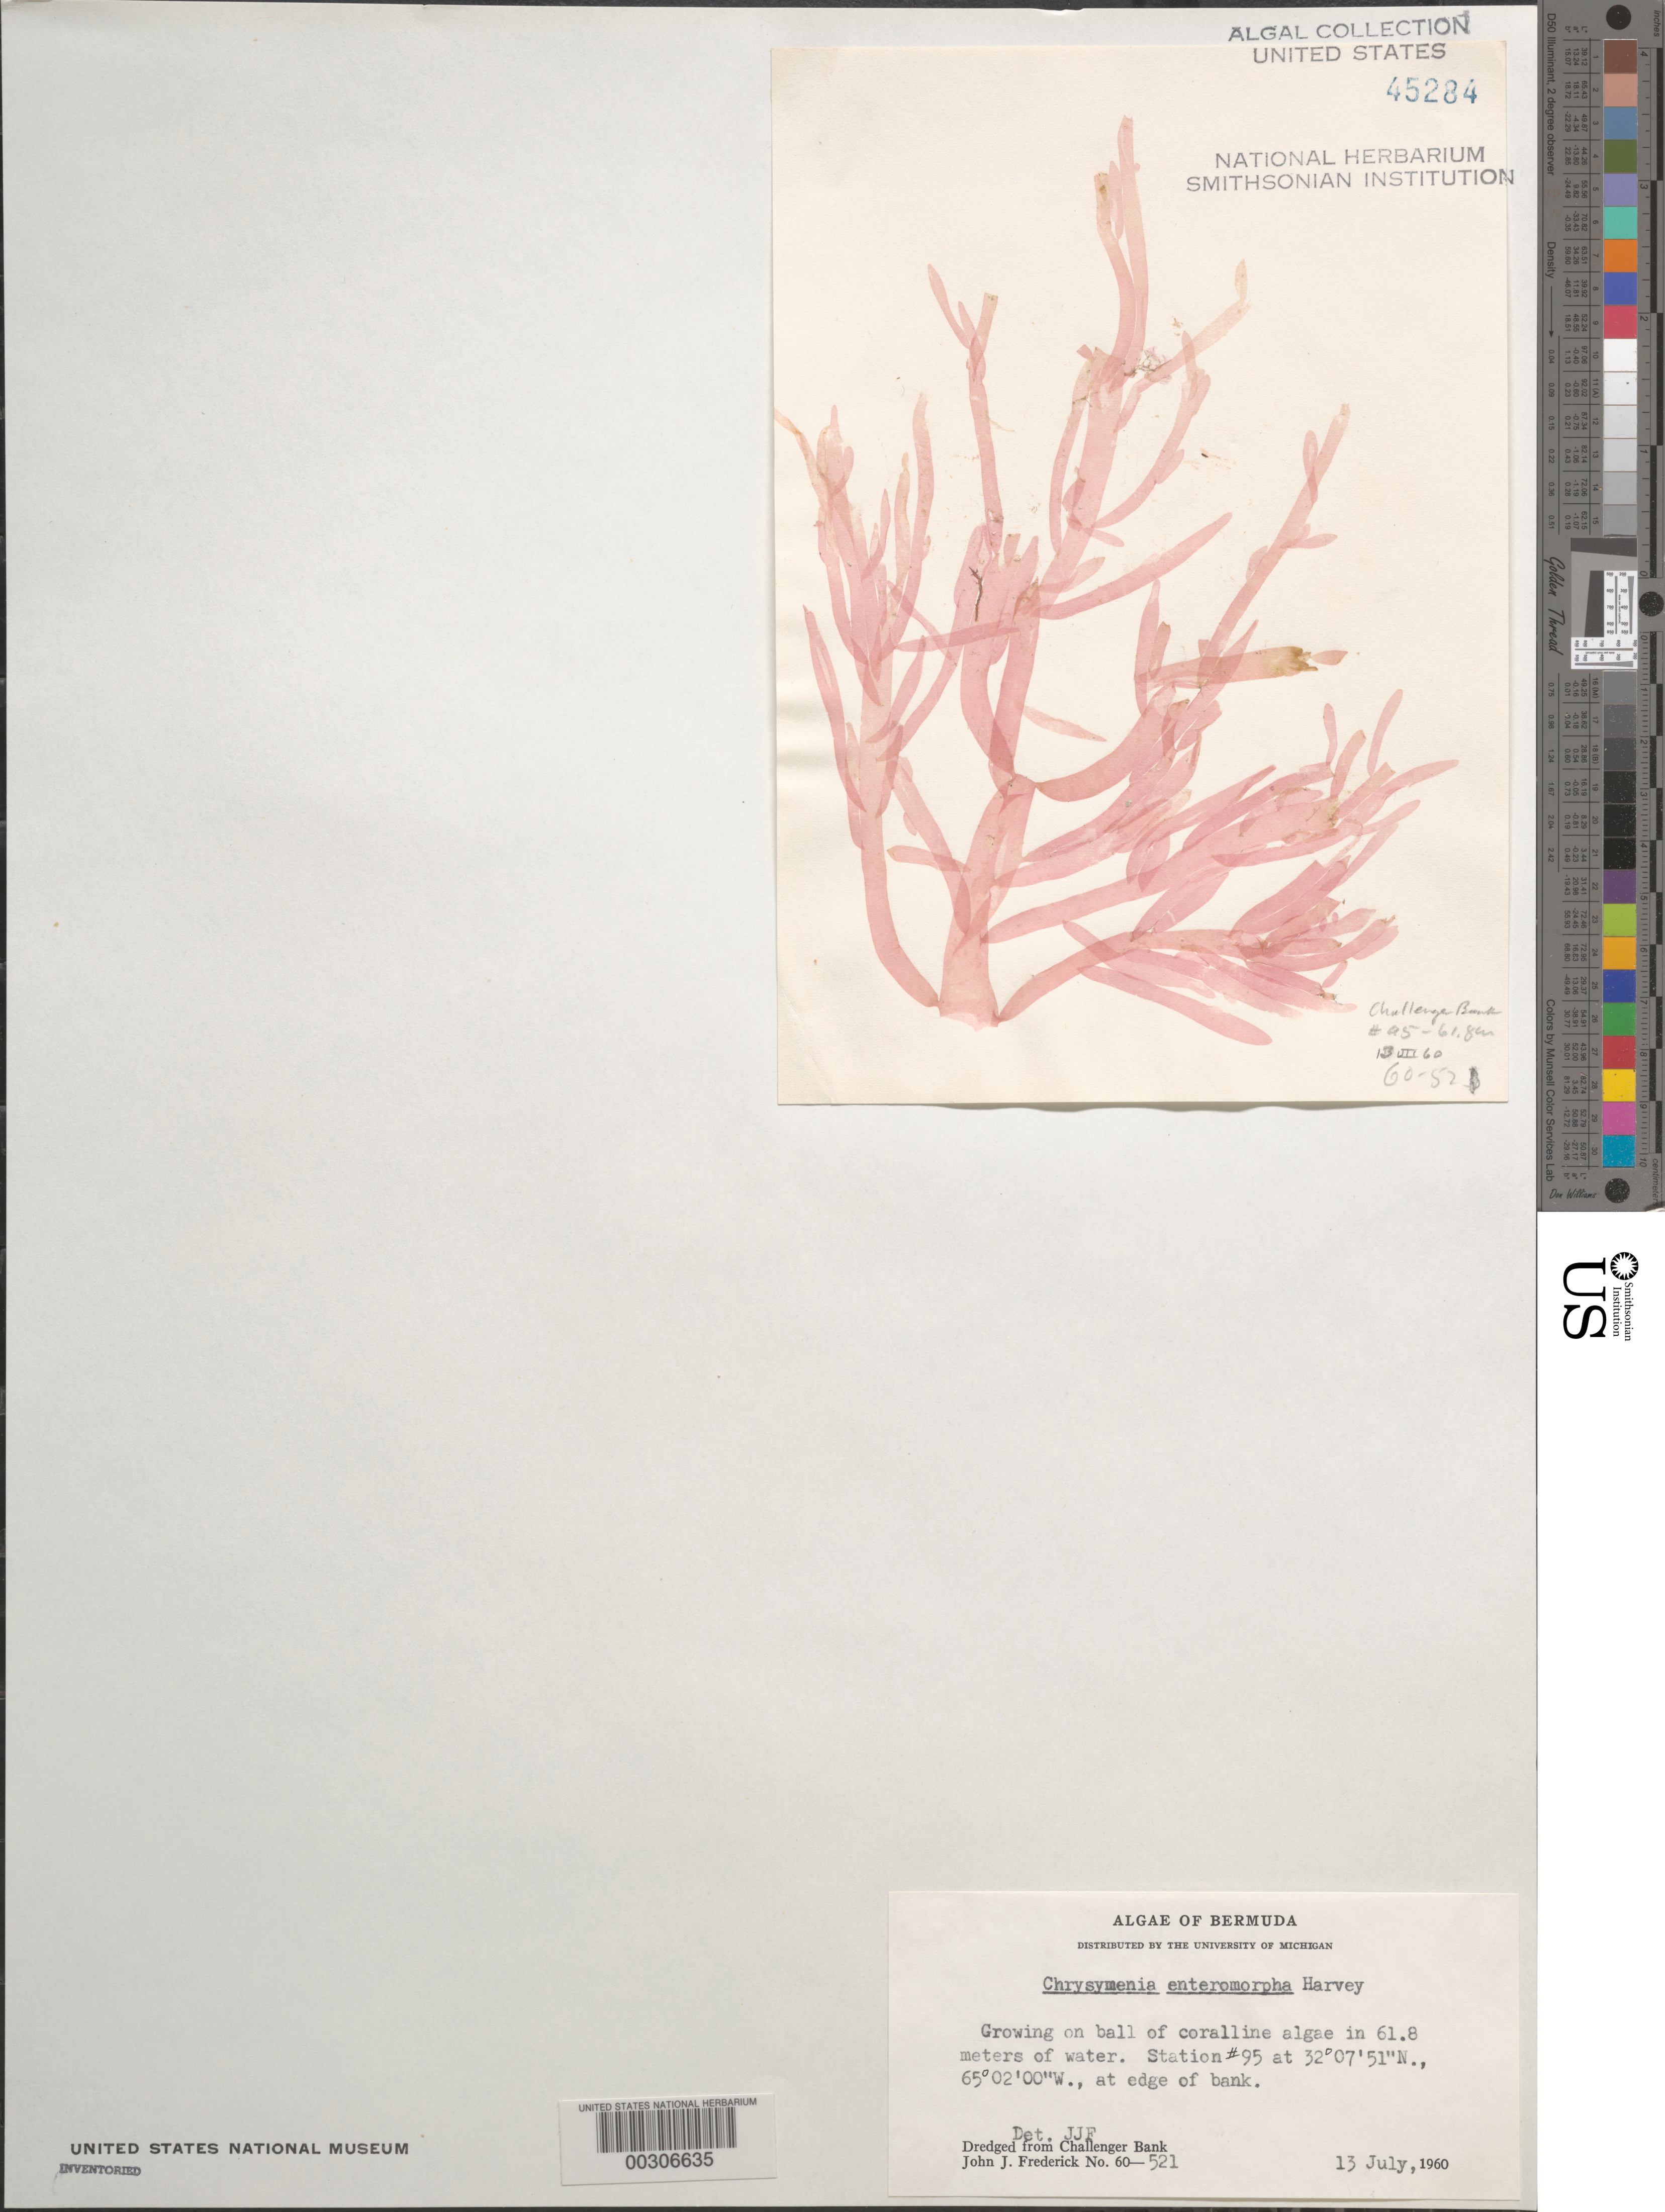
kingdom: Plantae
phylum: Rhodophyta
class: Florideophyceae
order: Rhodymeniales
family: Rhodymeniaceae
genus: Botryocladia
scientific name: Botryocladia enteromorpha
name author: (Harv.) W.E. Schmidt et al. in W.E. Schmidt et al.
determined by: Algae name updating Project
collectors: J. Frederick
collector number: JJF 60-521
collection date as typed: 13 Jul 1960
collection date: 1960-07-13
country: Bermuda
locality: Challenger Bank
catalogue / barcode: US 45284